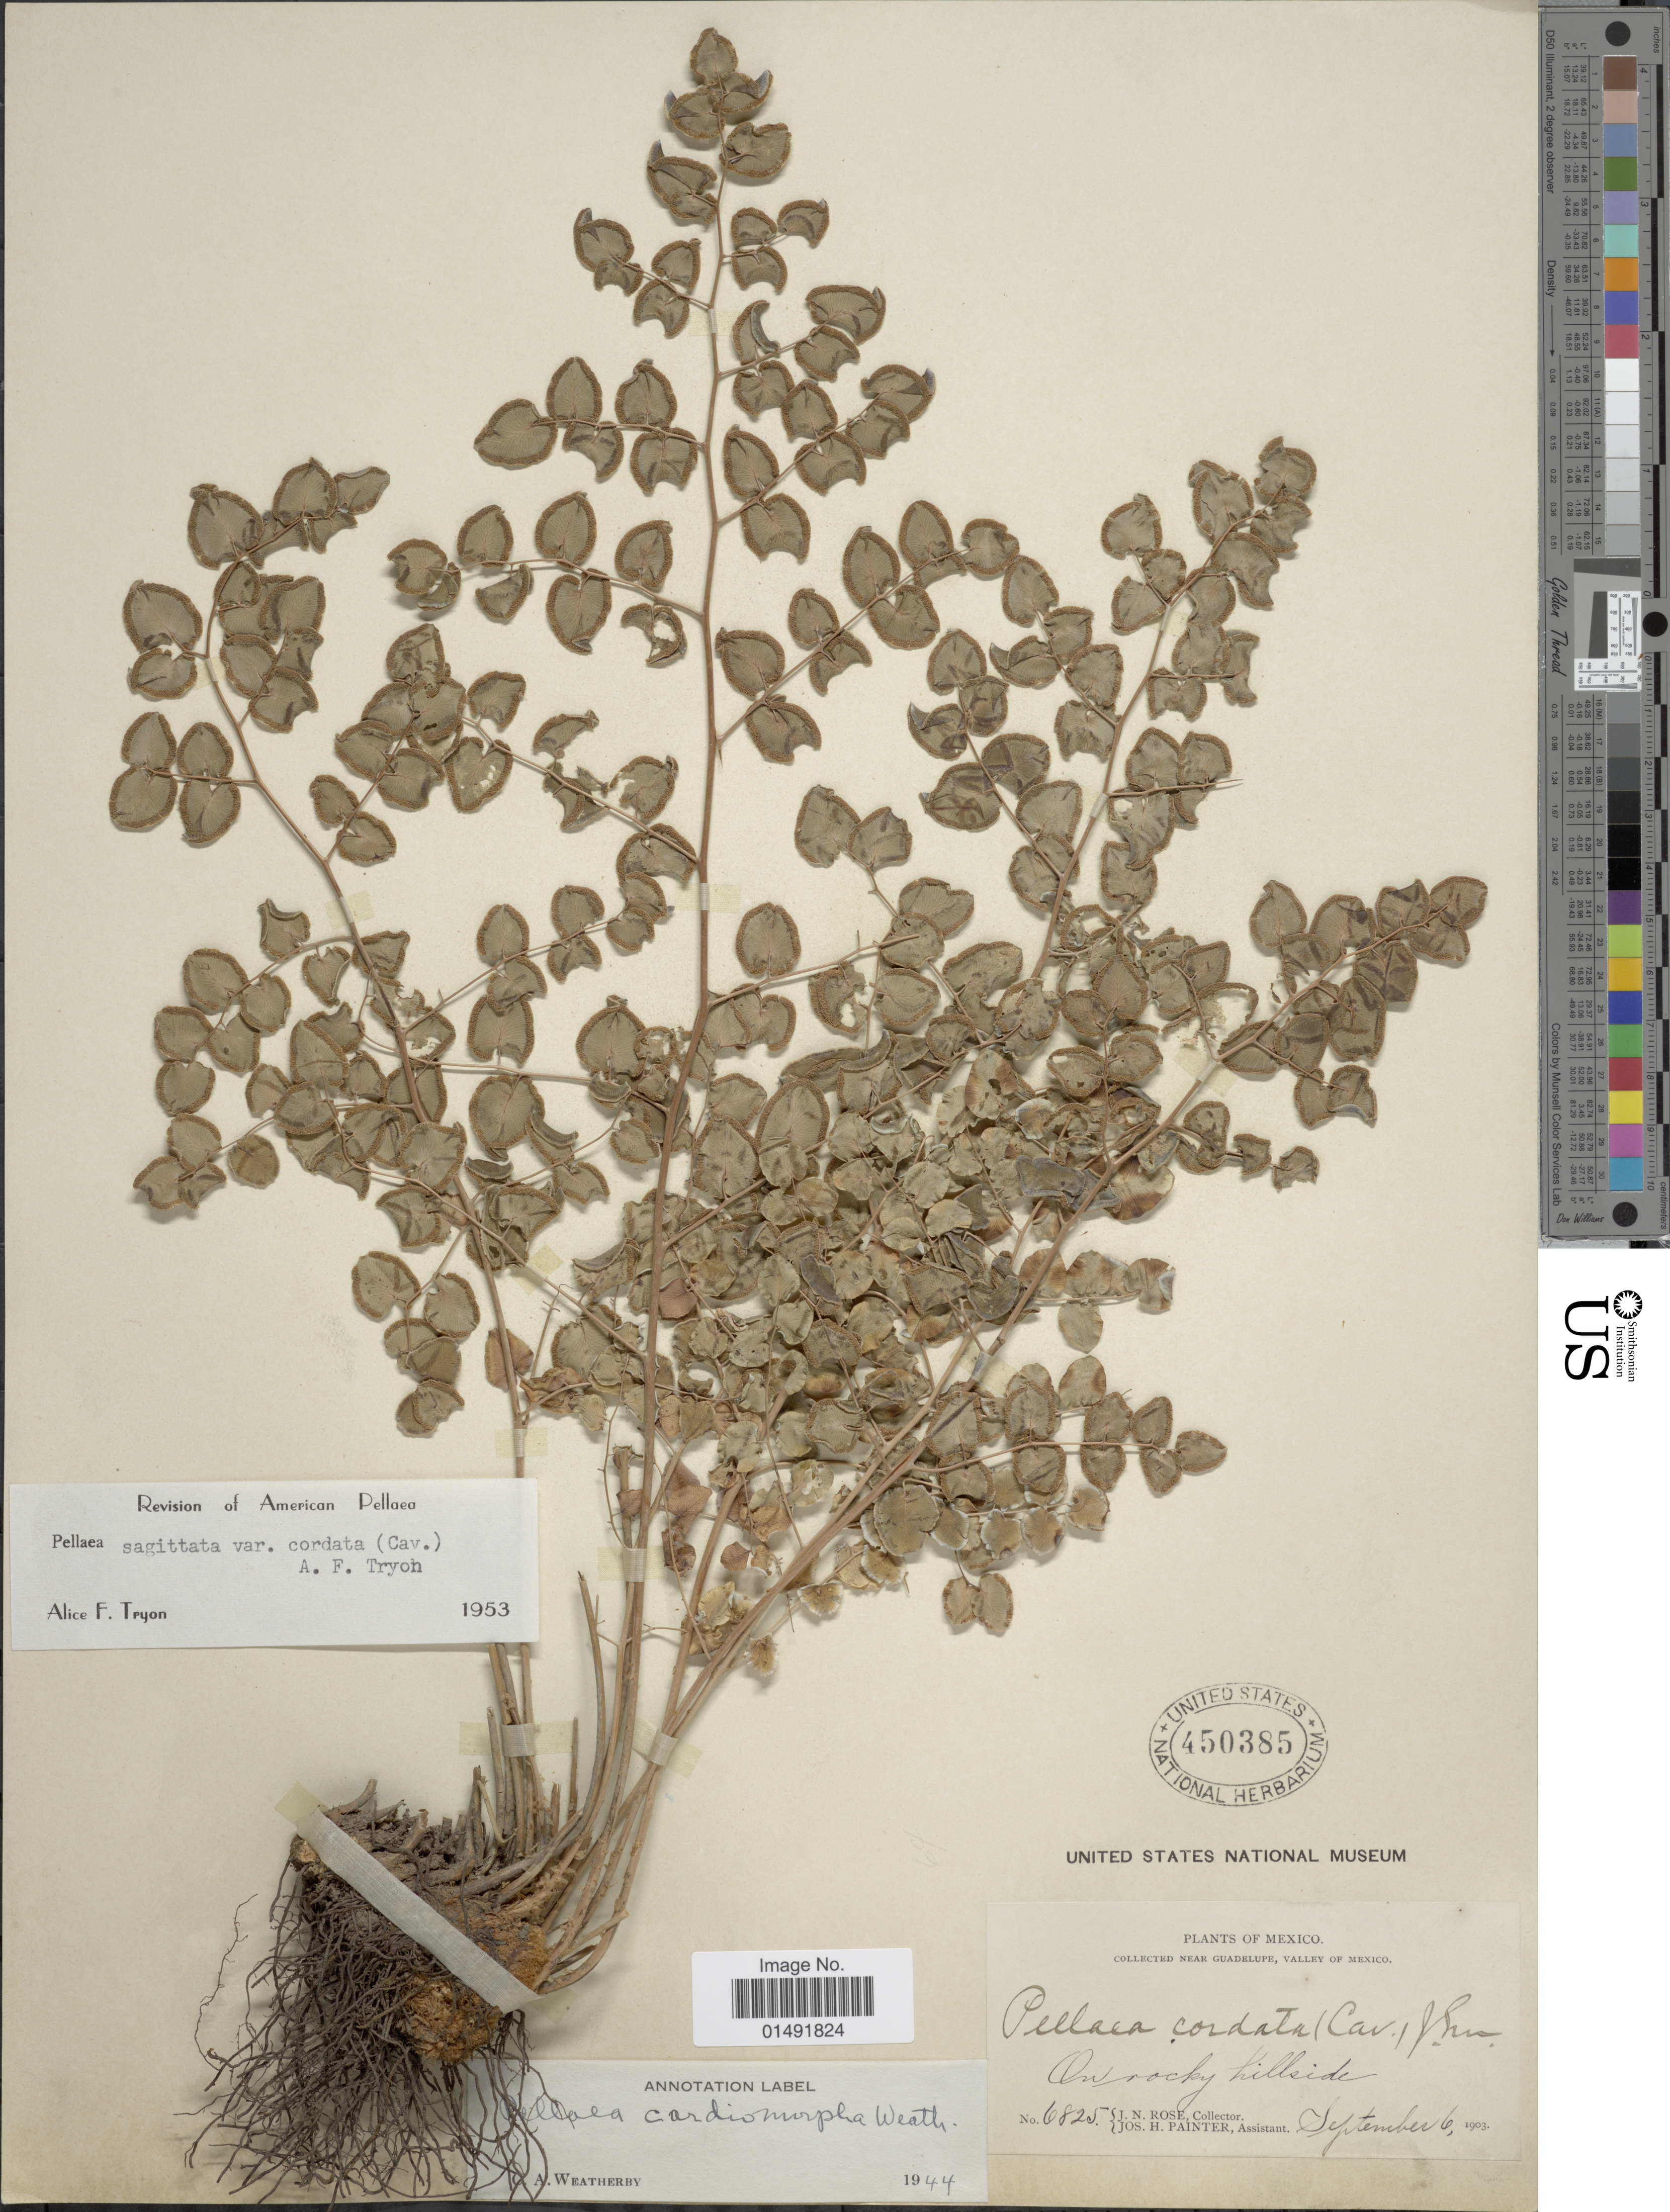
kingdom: Plantae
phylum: Tracheophyta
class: Polypodiopsida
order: Polypodiales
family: Pteridaceae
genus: Pellaea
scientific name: Pellaea cordifolia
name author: (Sessé) A.R. Sm.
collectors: J. N. Rose & J. H. Painter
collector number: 6825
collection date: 1903-09-06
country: Mexico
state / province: México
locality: Near Guadelupe, valley of Mexico, On rocky hillside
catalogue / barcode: US 450385